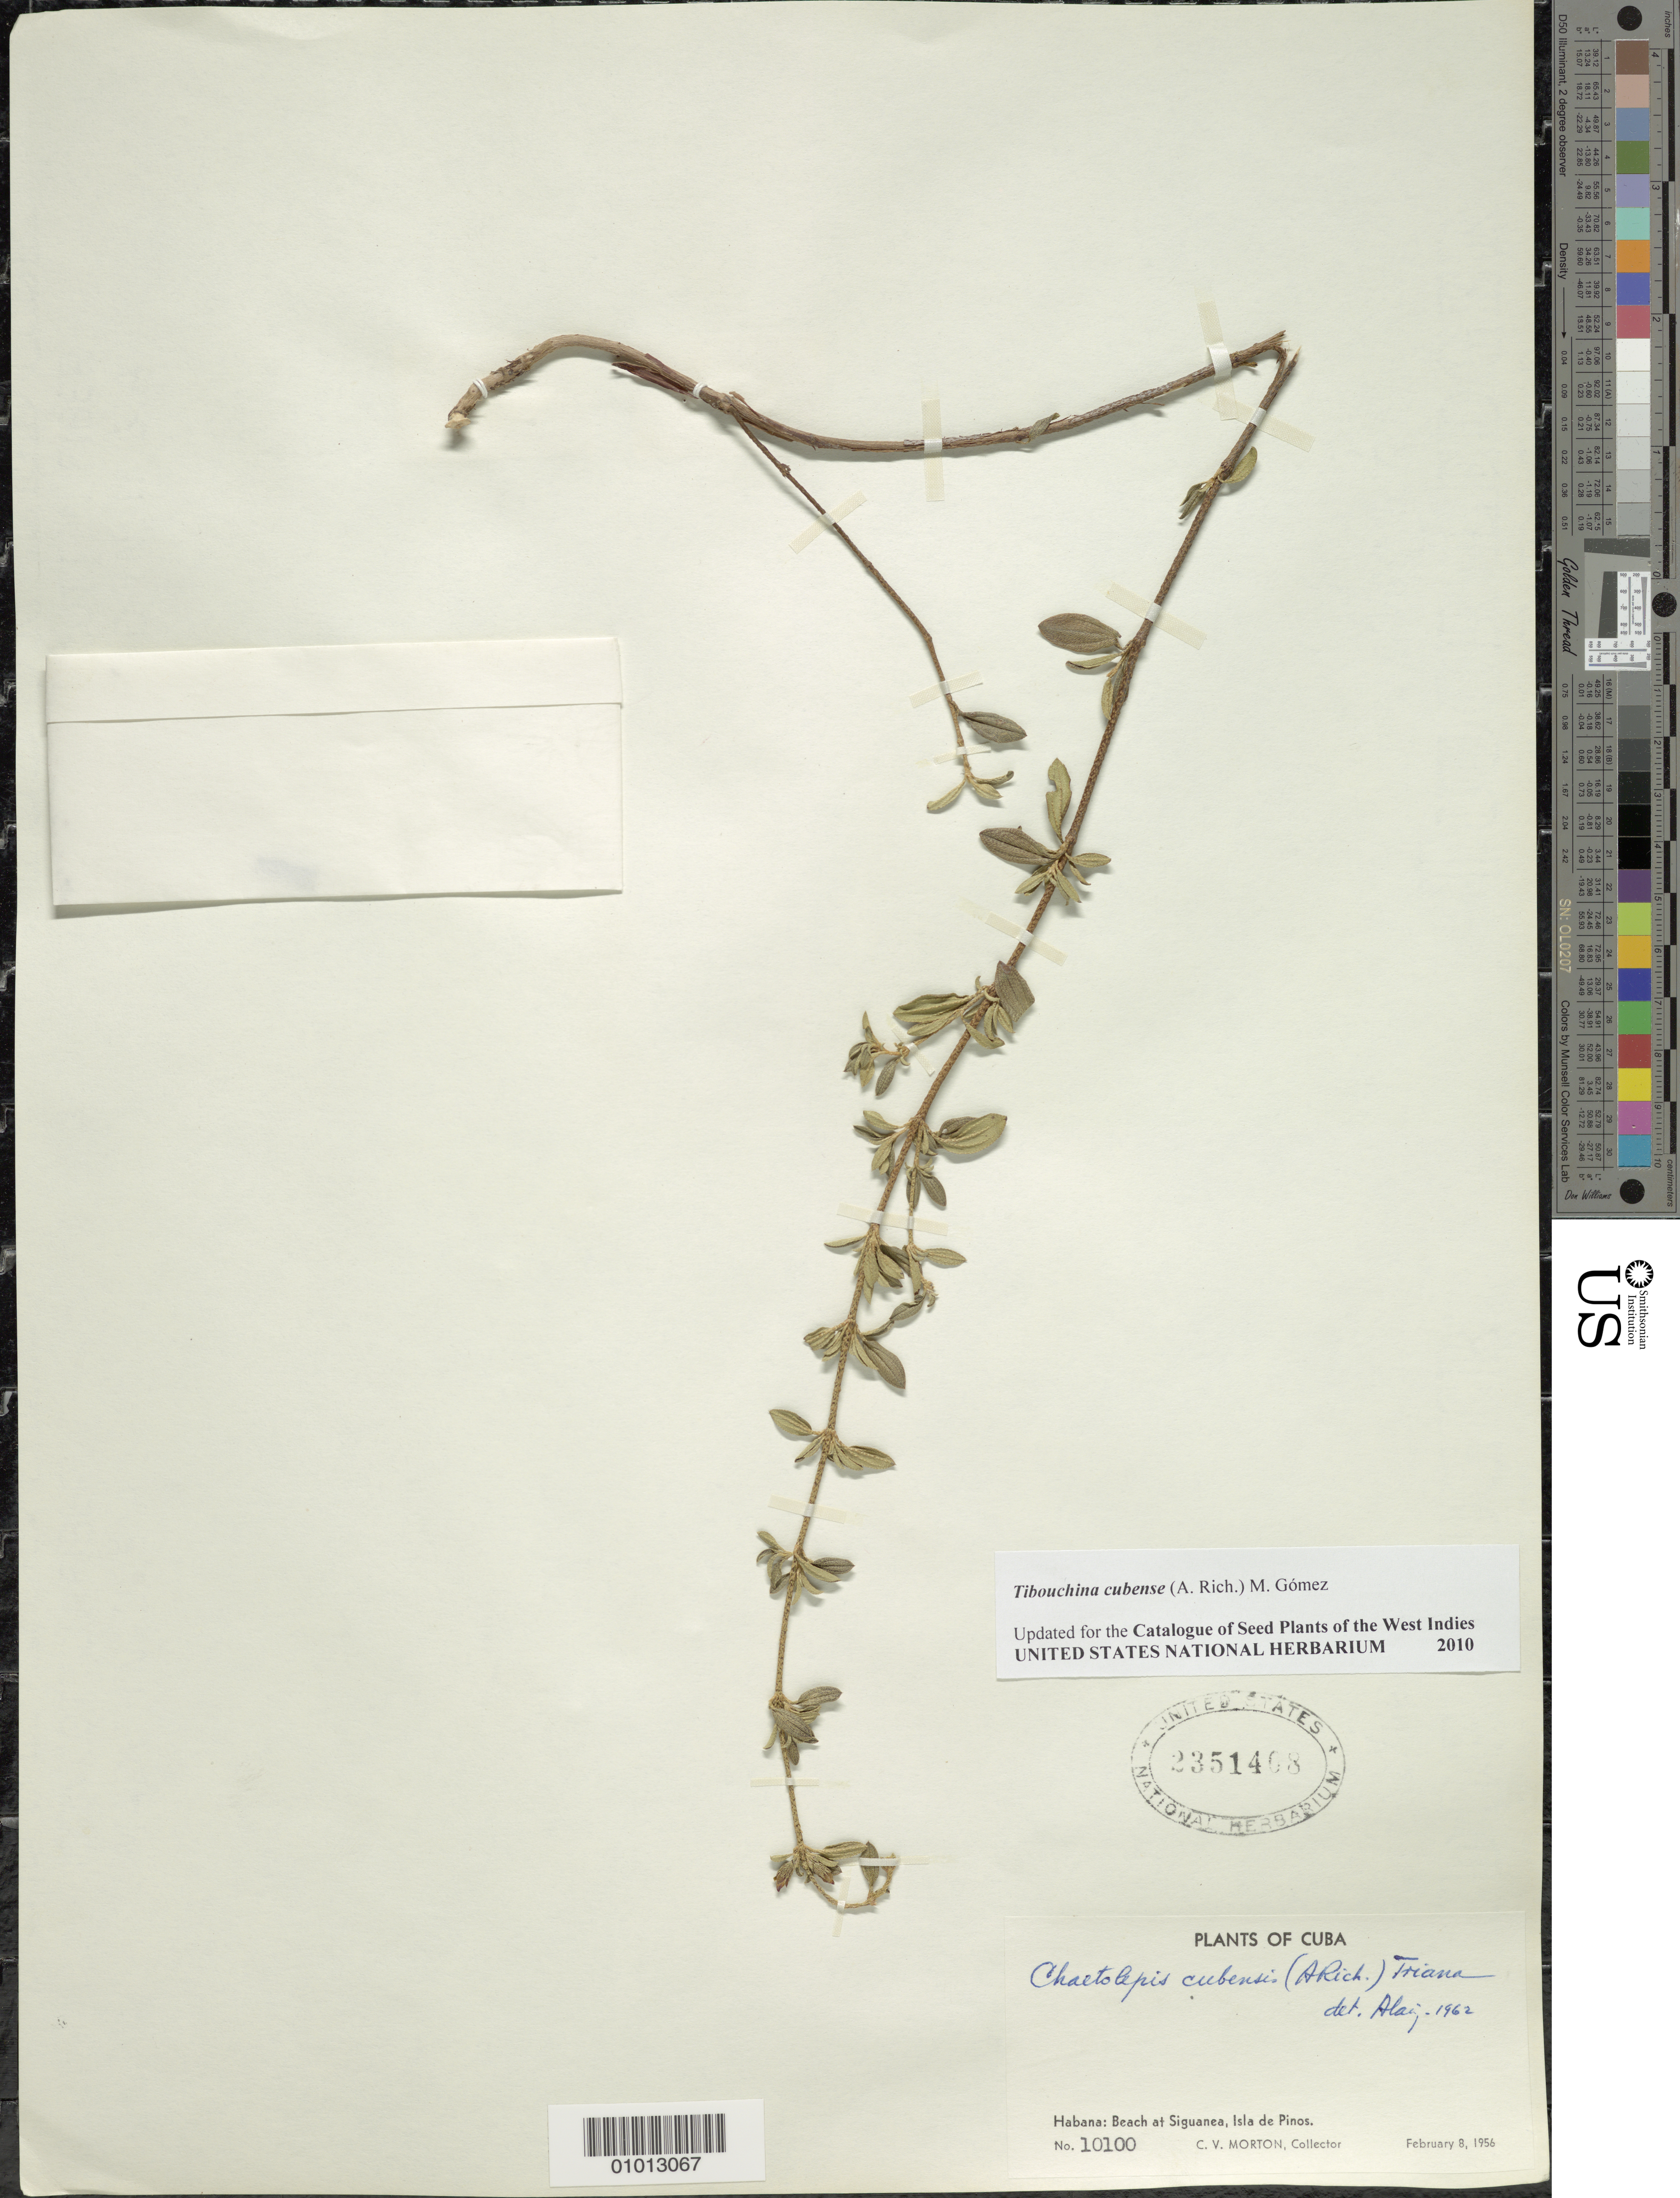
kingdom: Plantae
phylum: Tracheophyta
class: Magnoliopsida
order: Myrtales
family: Melastomataceae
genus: Arthrostemma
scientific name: Arthrostemma cubense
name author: A. Rich.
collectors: C. V. Morton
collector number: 10100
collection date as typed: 08 Feb 1956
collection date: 1956-02-08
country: Cuba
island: Isla de la Juventud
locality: Isle of Pines, Beach at siguanea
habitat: Beach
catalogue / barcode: US 2351468